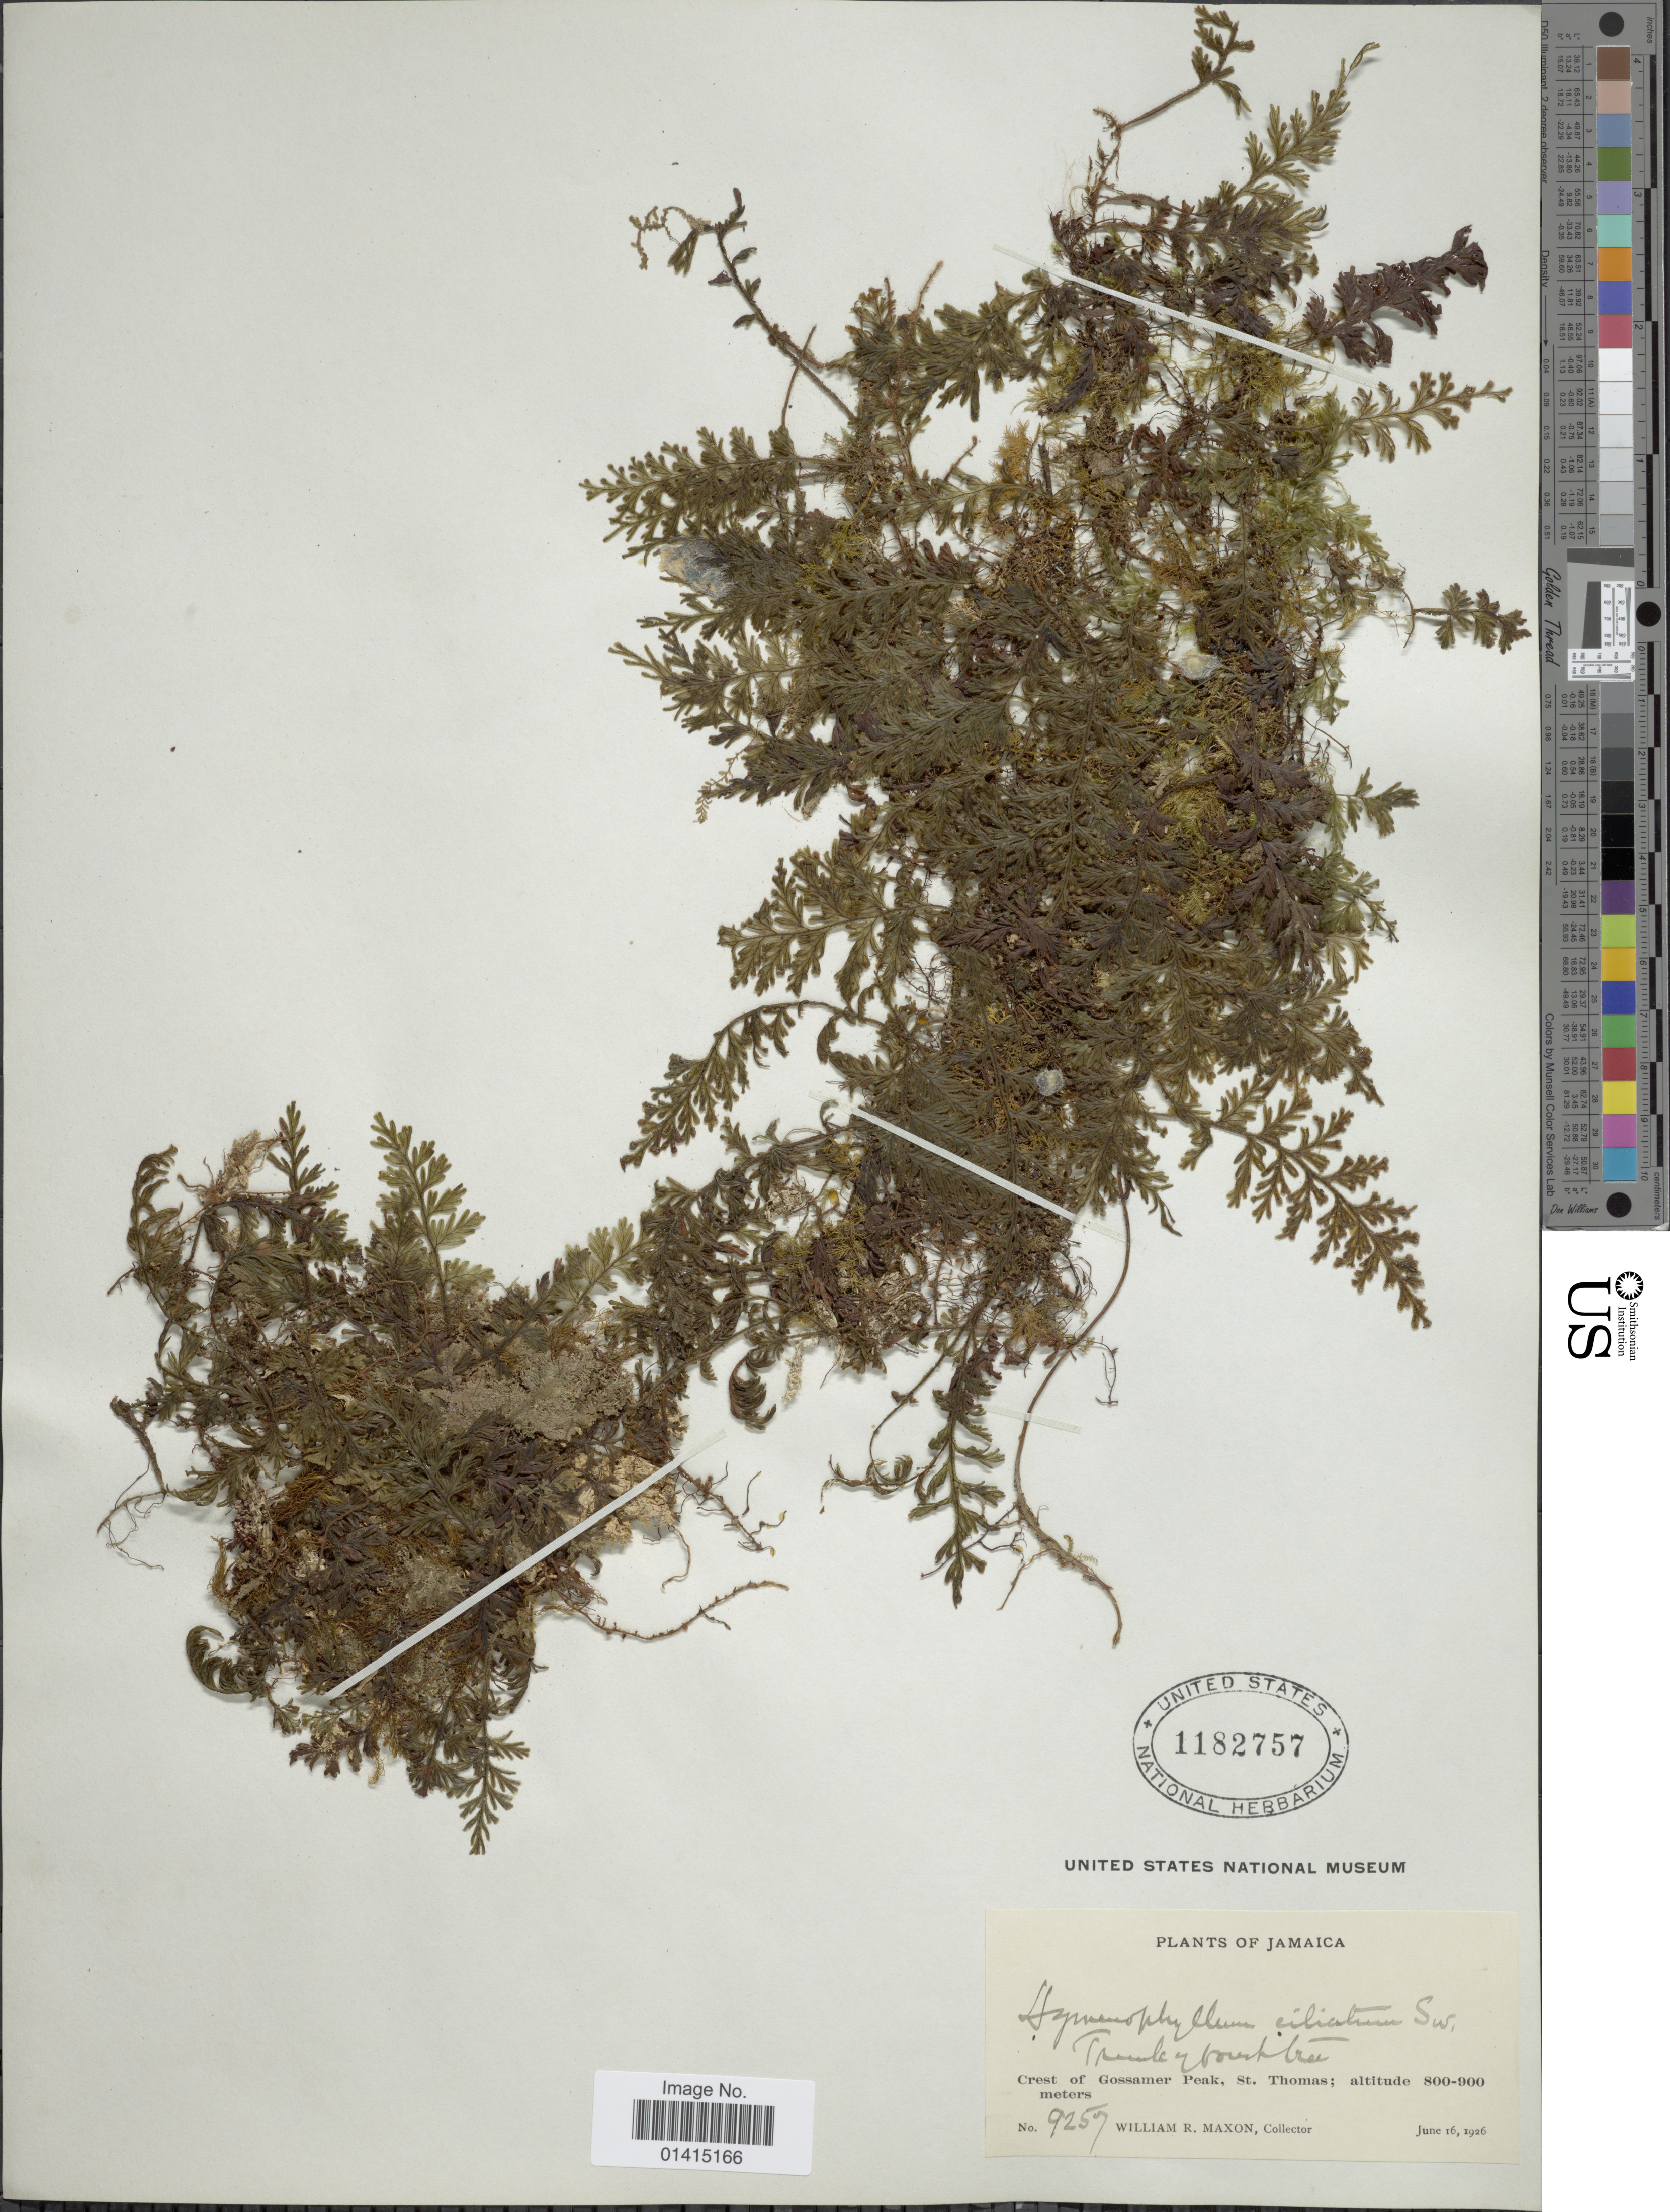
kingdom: Plantae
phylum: Tracheophyta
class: Polypodiopsida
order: Hymenophyllales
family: Hymenophyllaceae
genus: Hymenophyllum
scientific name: Hymenophyllum hirsutum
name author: (L.) Sw.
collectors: W. R. Maxon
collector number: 9257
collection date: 1926-06-16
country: Jamaica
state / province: Saint Thomas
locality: Crest of Gossamer Peak, St. Thomas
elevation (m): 800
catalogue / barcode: US 1182757